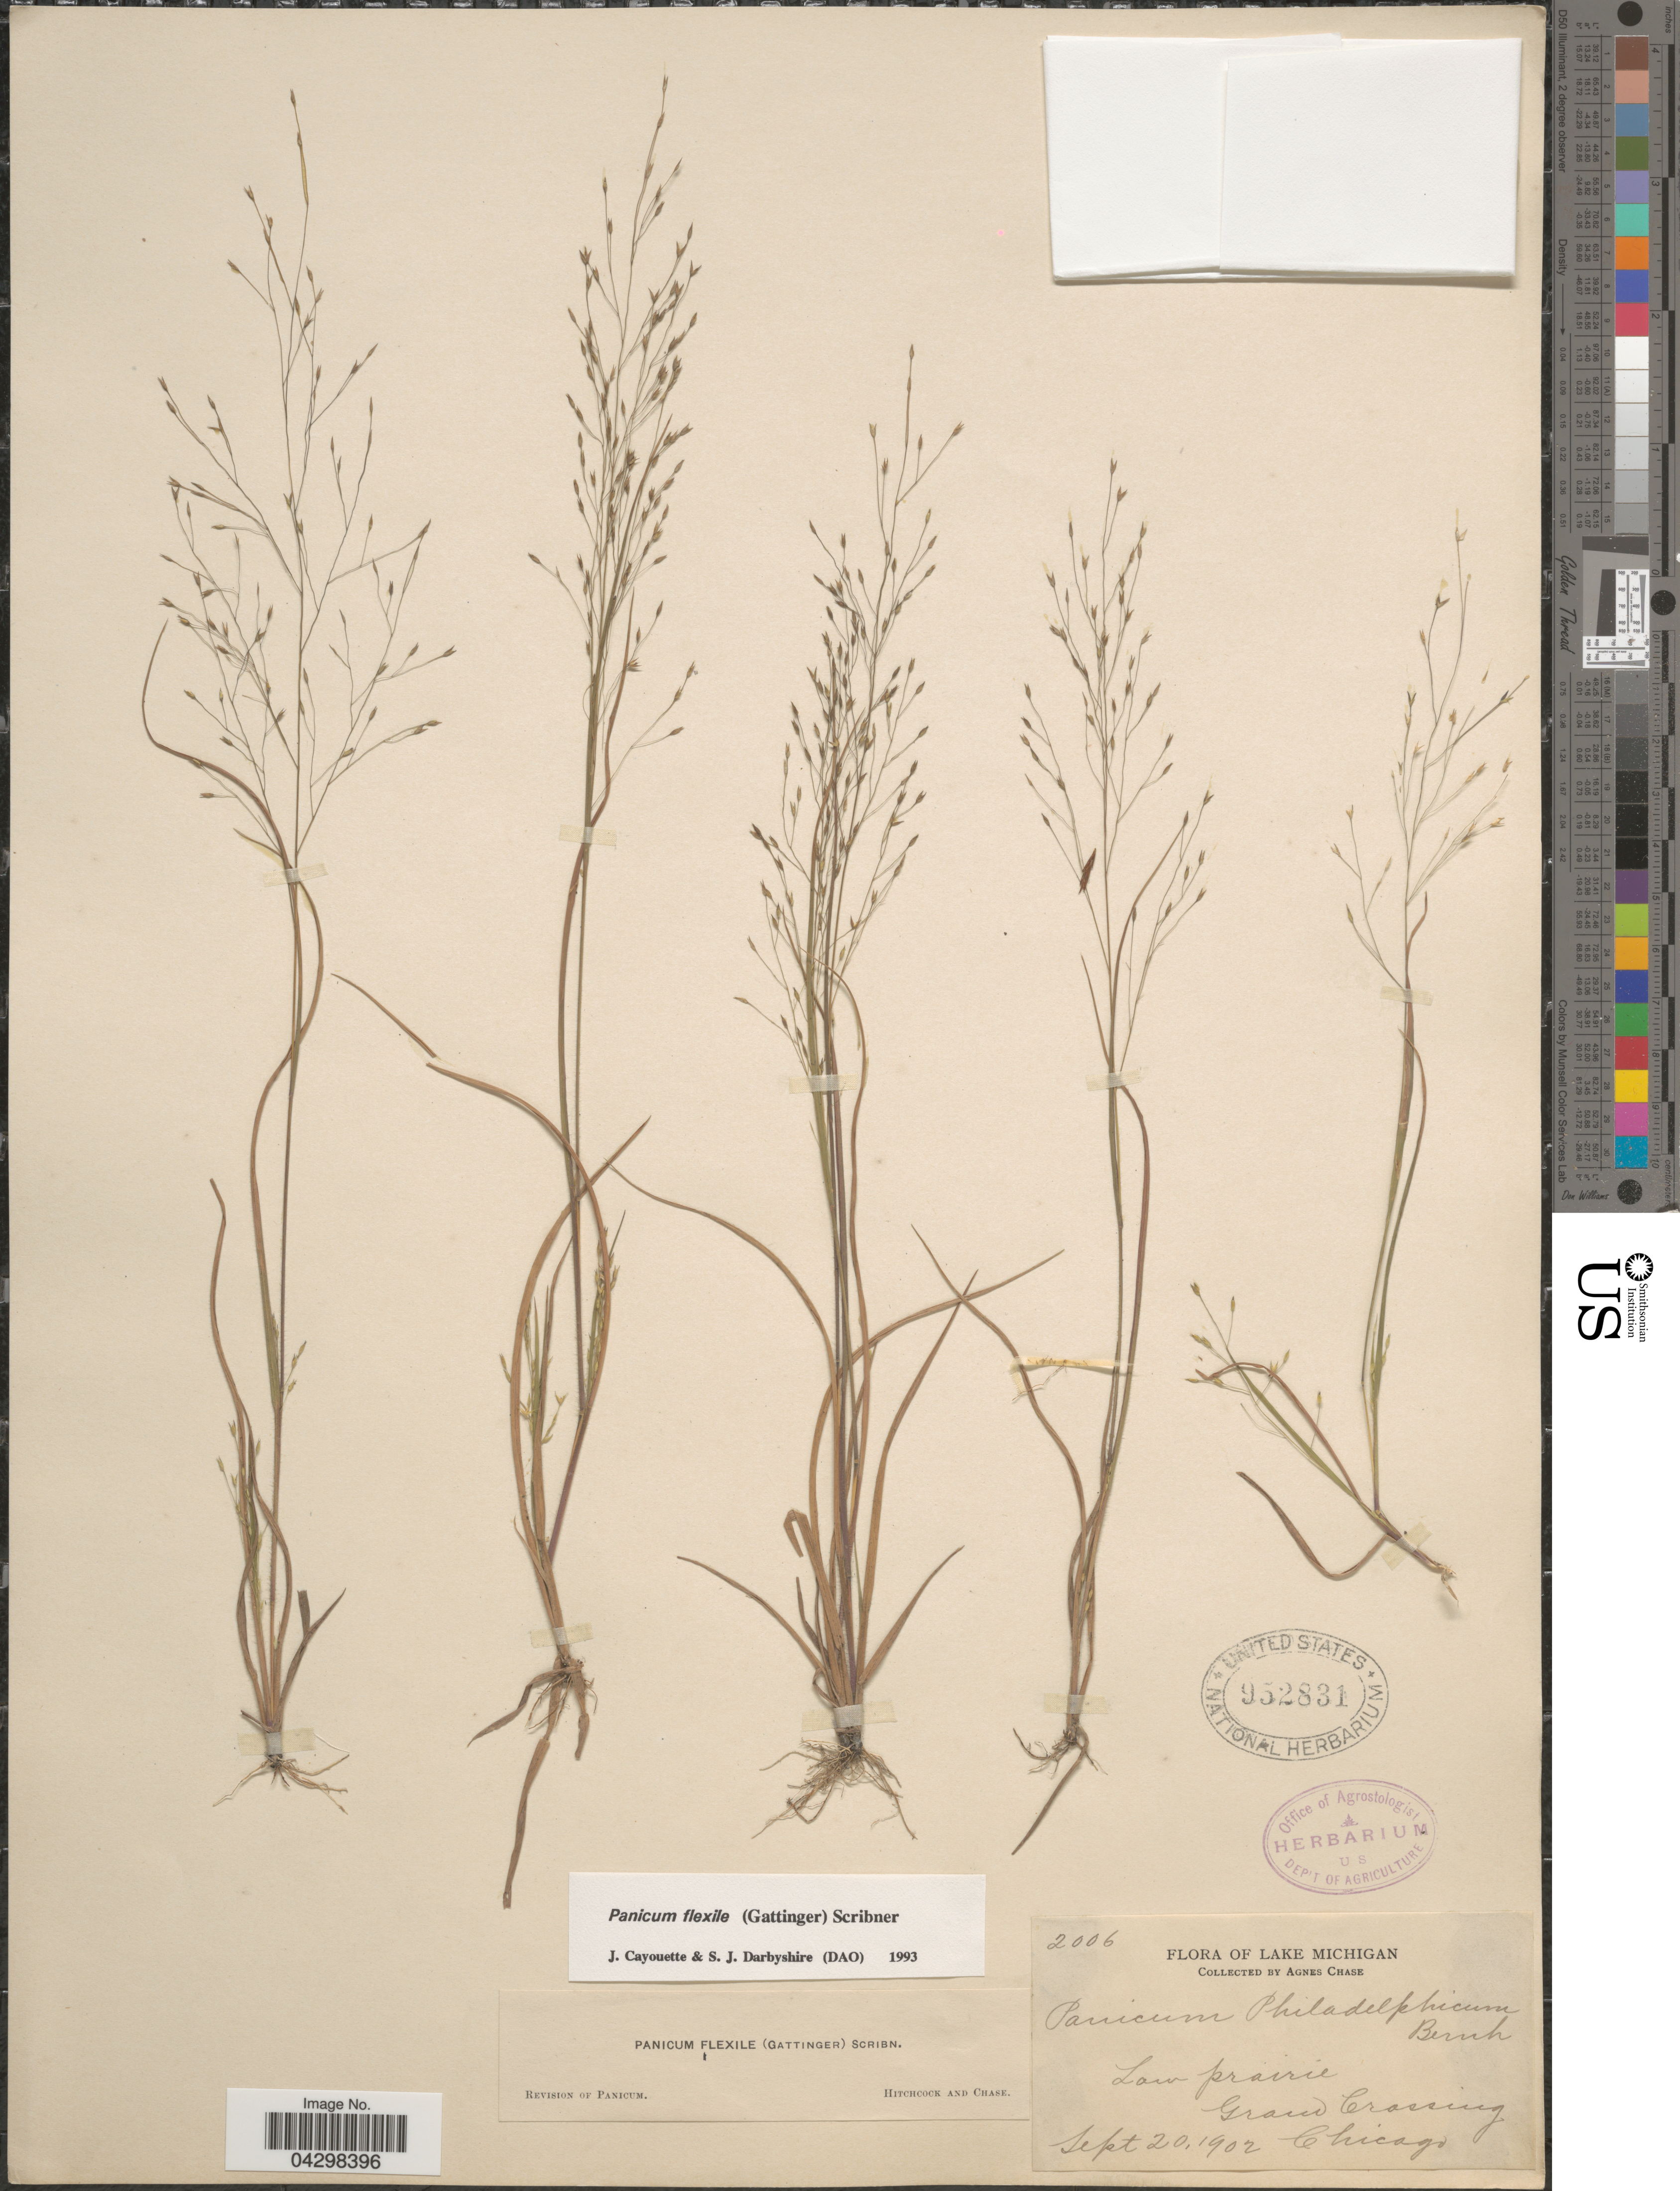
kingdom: Plantae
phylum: Tracheophyta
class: Liliopsida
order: Poales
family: Poaceae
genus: Panicum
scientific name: Panicum flexile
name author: (Gatt.) Scribn.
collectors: A. Chase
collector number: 2006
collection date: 1902-09-20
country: United States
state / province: Illinois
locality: Lake Michigan. Low prairie. Grand Crossing. Chicago.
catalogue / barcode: US 952831